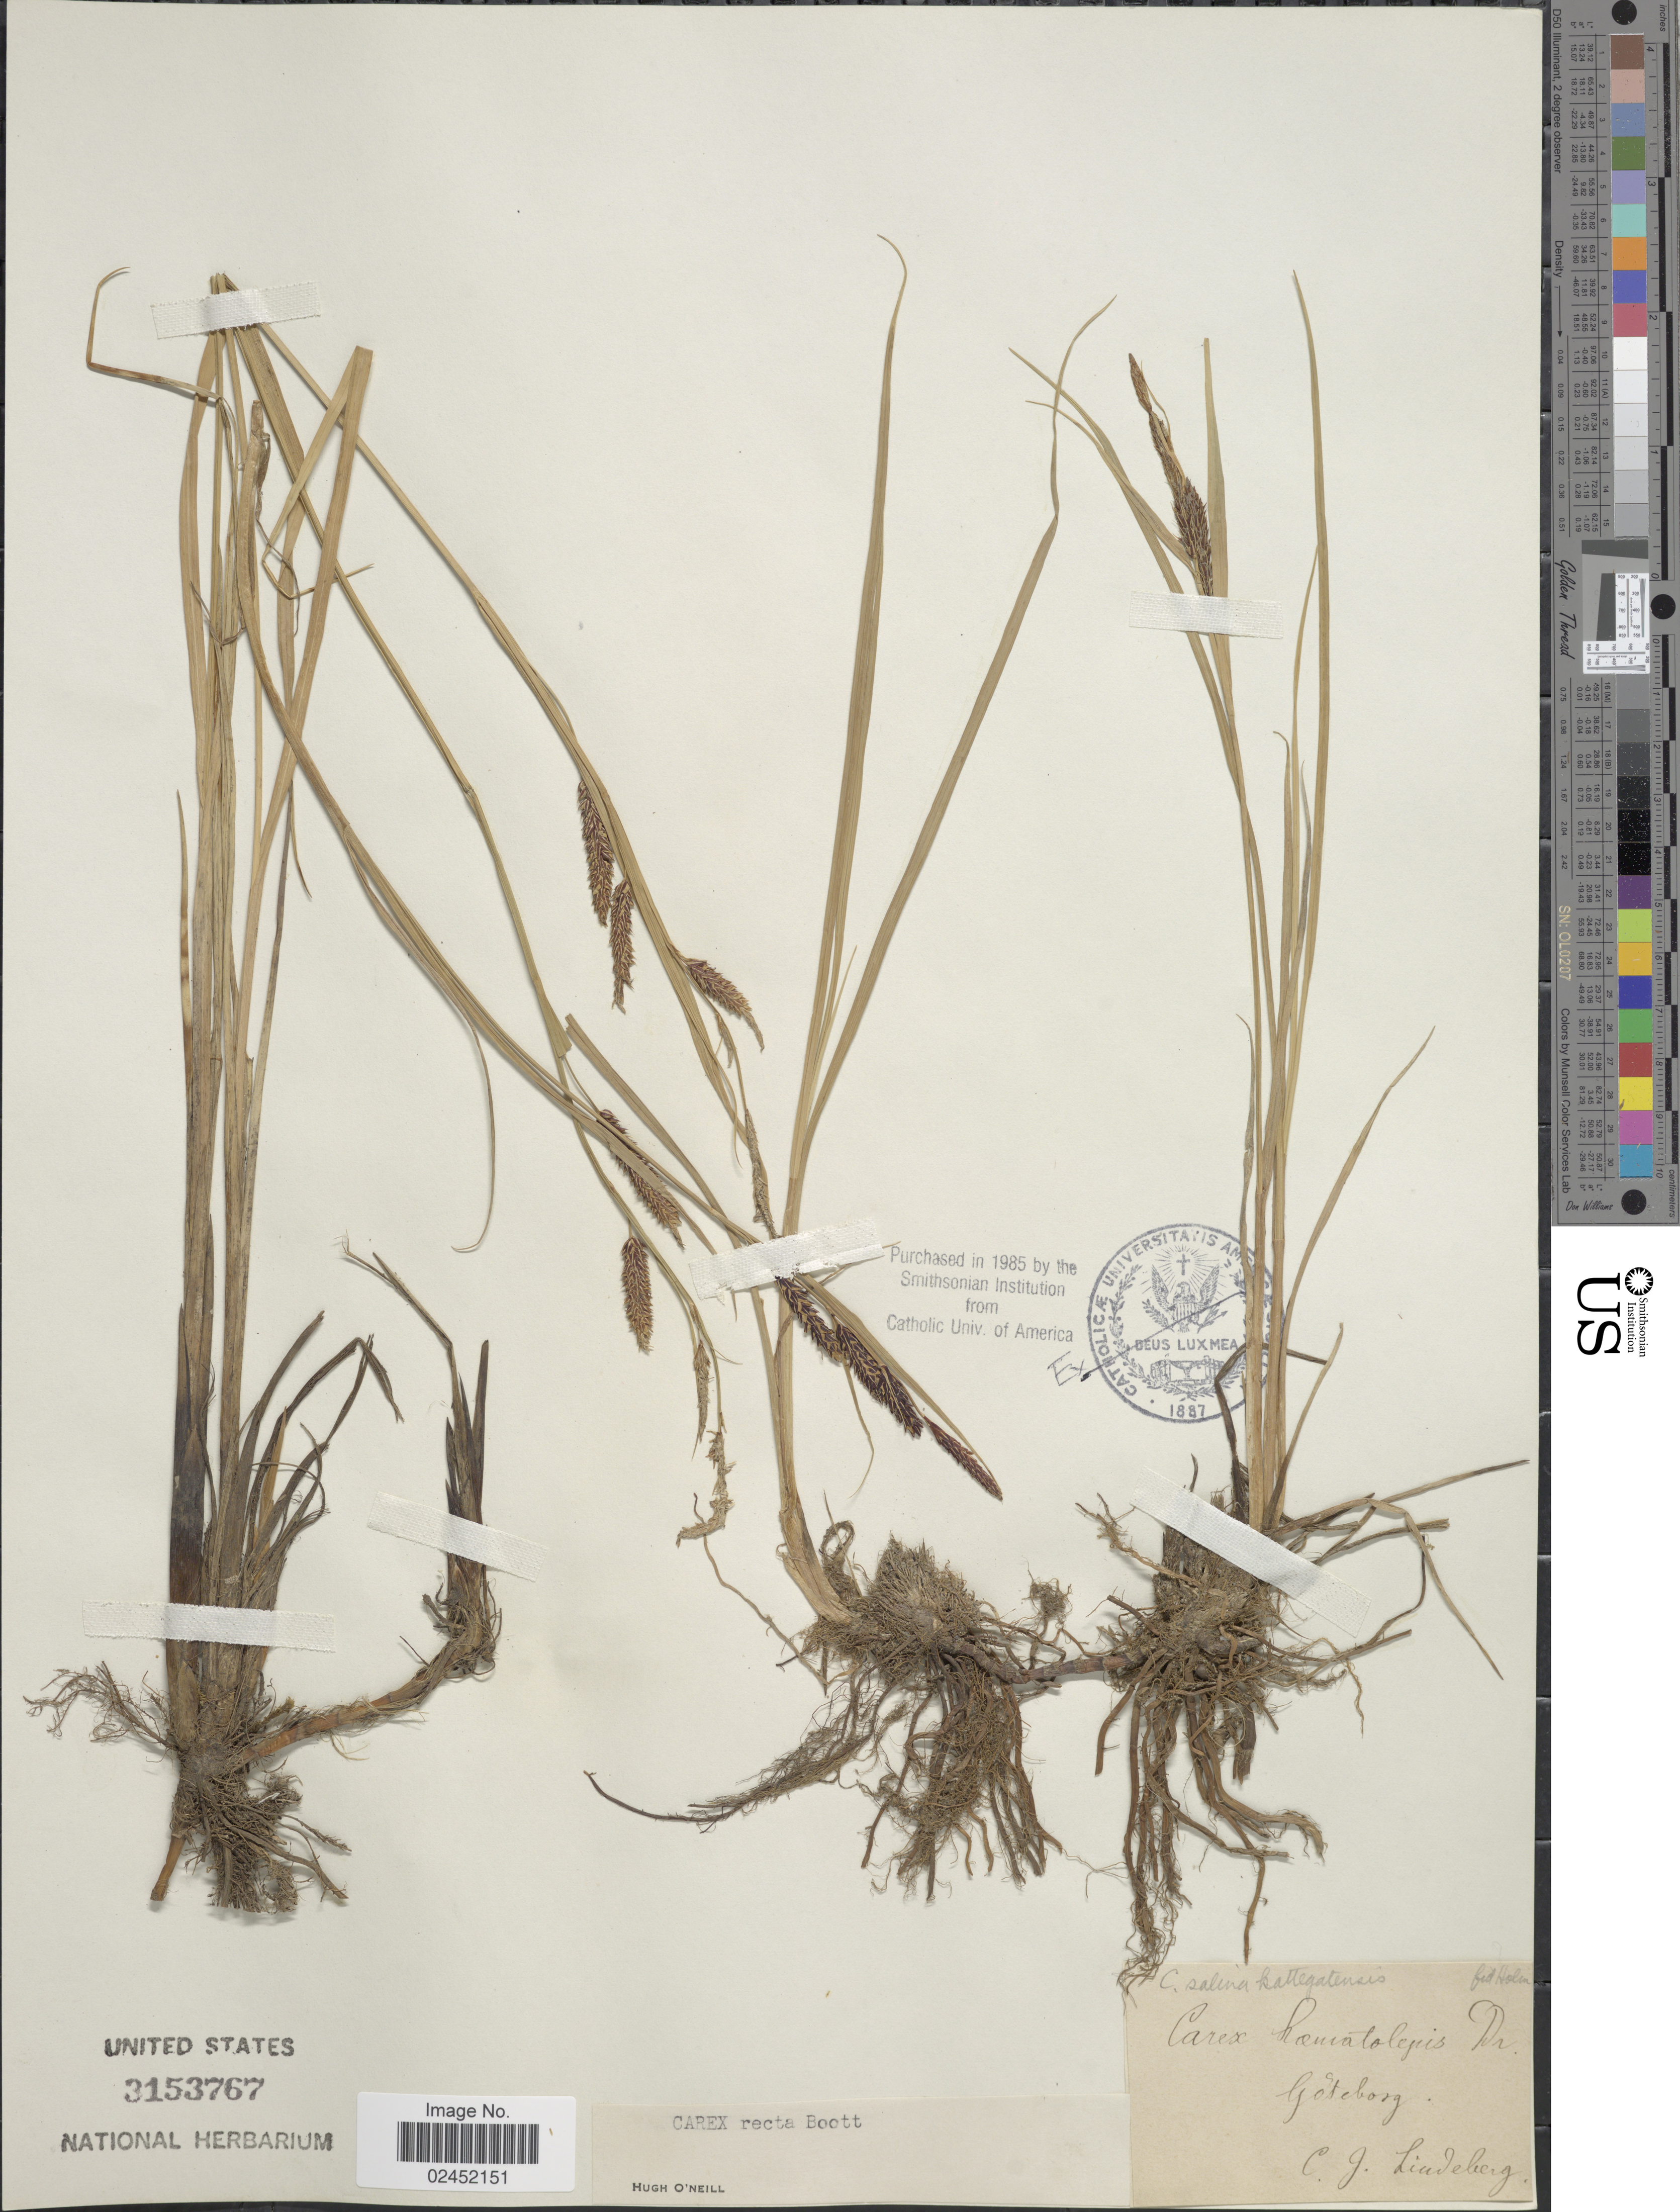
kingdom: Plantae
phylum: Tracheophyta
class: Liliopsida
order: Poales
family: Cyperaceae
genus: Carex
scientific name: Carex recta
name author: Boott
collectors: C. Lindeberg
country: Sweden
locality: Goteborg.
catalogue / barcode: US 3153767